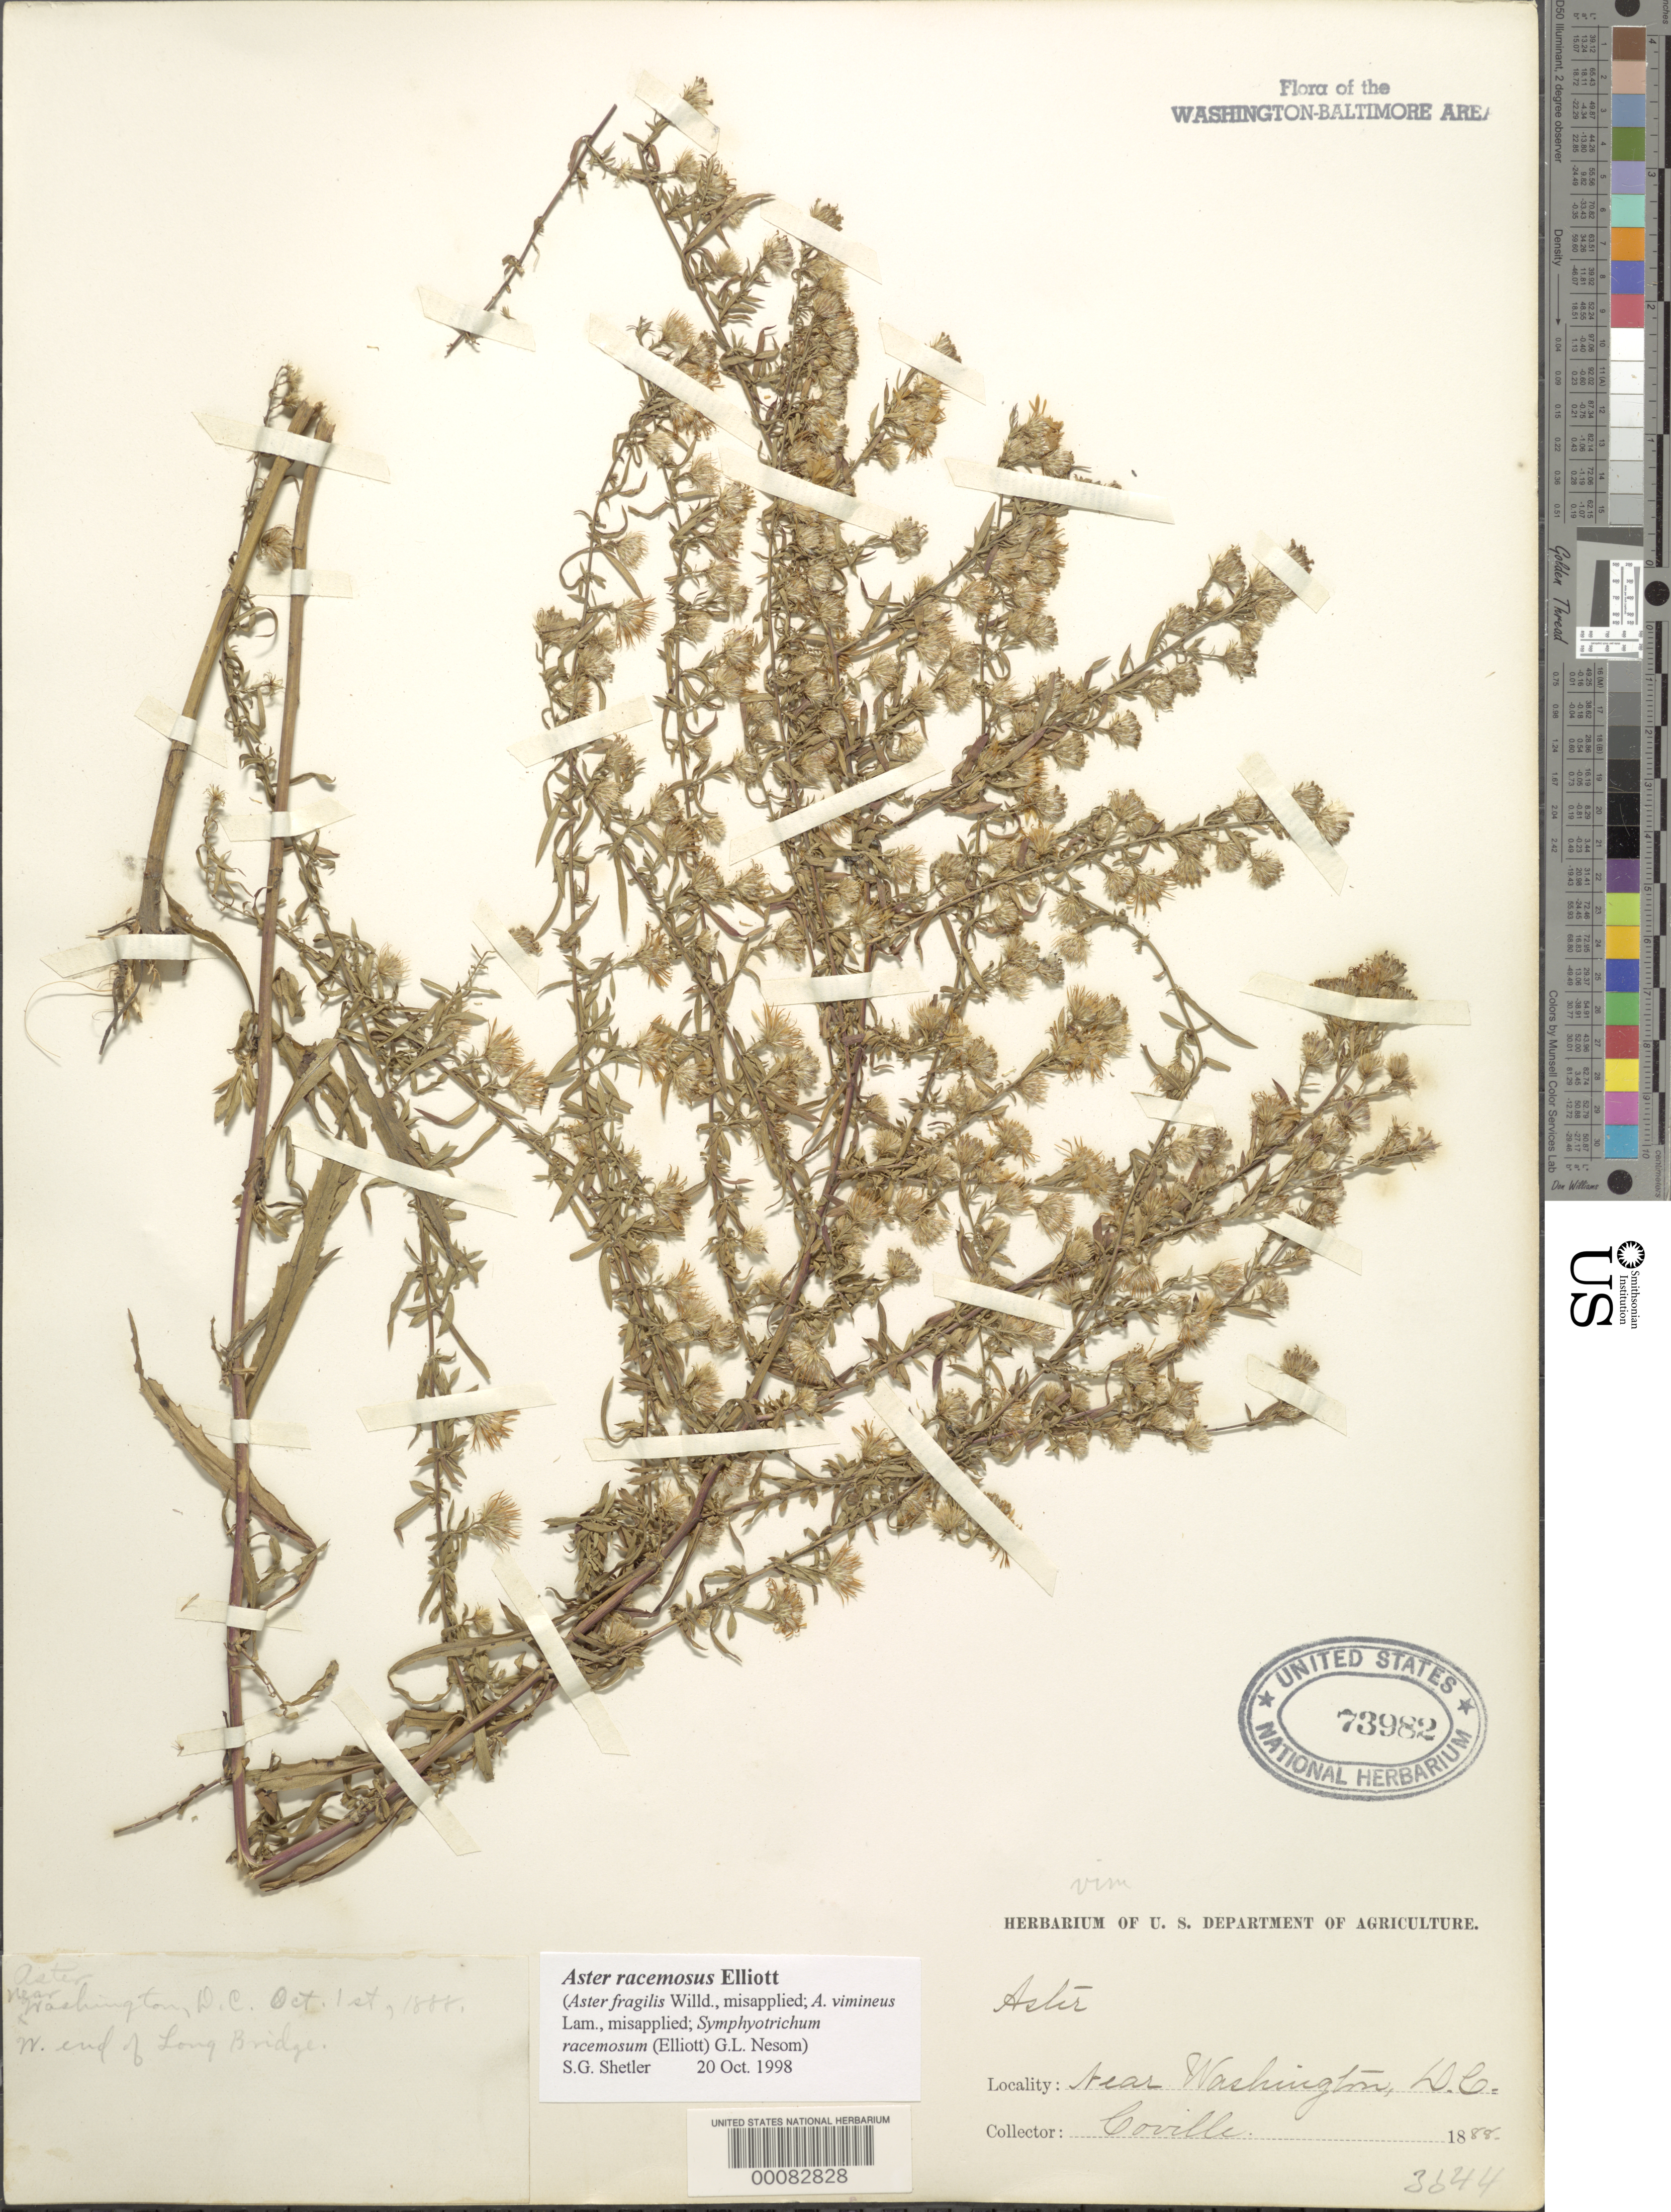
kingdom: Plantae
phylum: Tracheophyta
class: Magnoliopsida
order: Asterales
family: Asteraceae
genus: Symphyotrichum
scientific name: Symphyotrichum racemosum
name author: (Elliott) G.L. Nesom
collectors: F. V. Coville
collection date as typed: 01 Oct 1888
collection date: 1888-10-01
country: United States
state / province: District of Columbia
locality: west end of Long Bridge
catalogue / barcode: US 73982